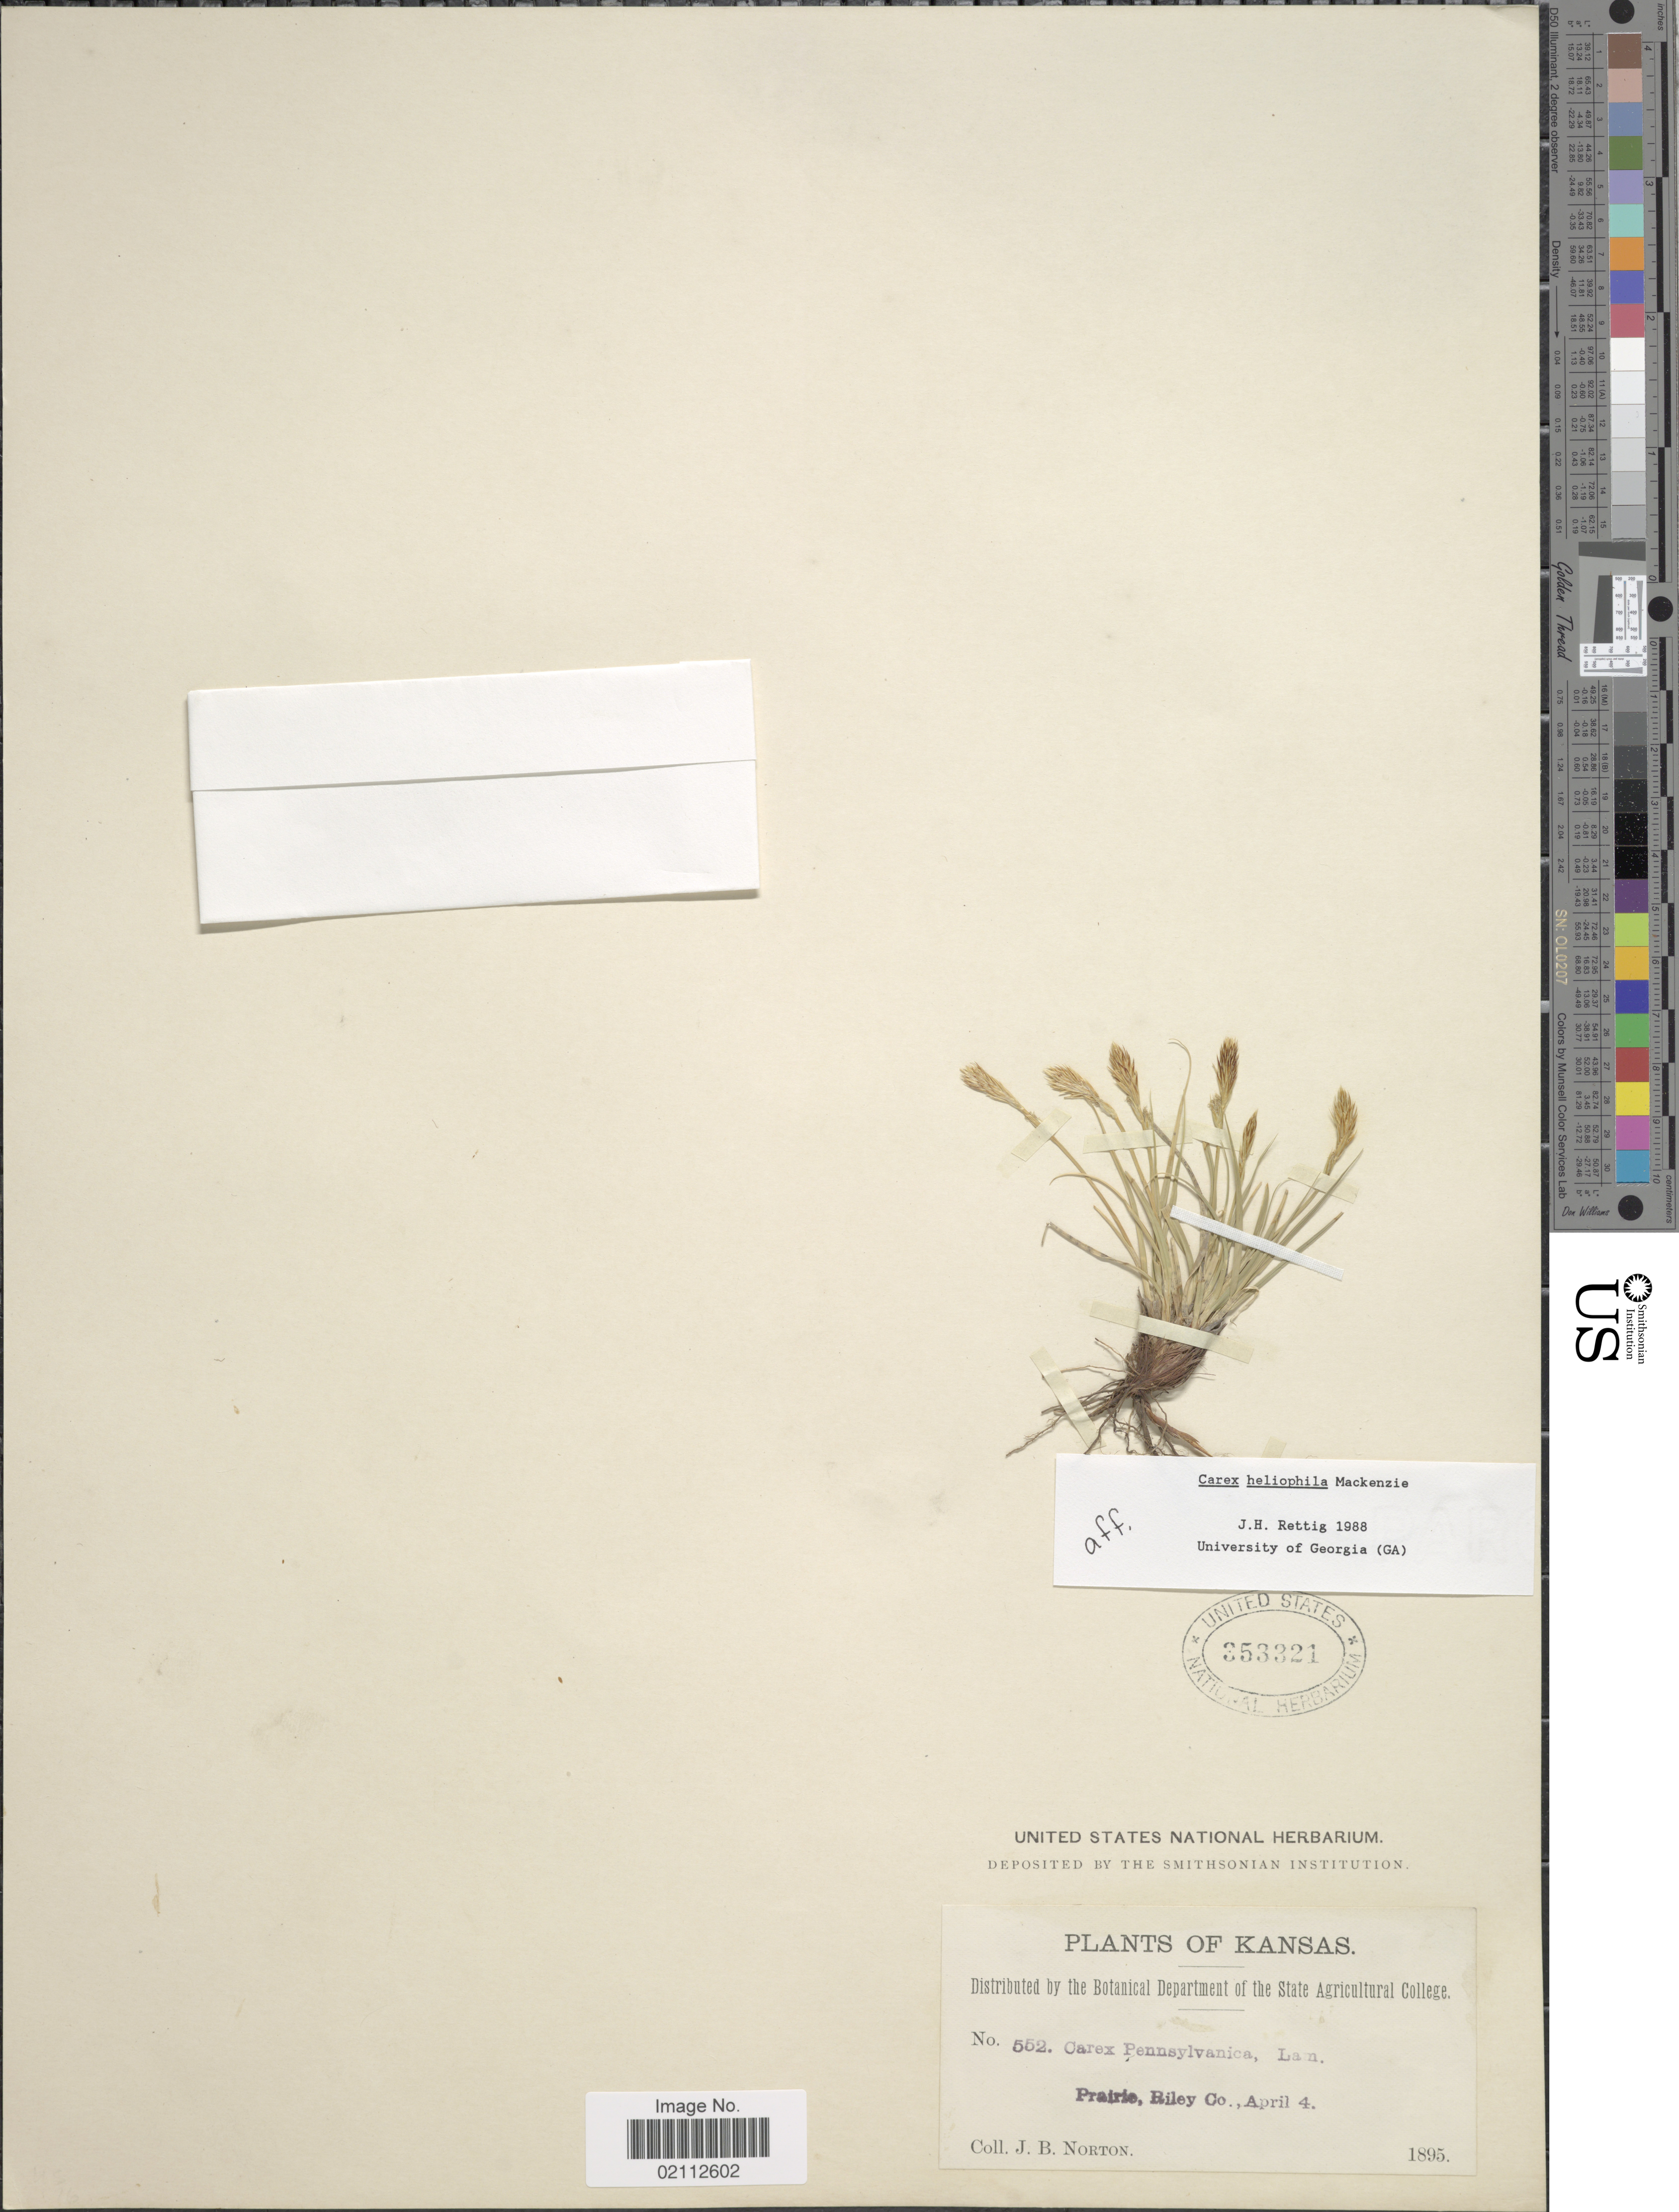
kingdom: Plantae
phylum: Tracheophyta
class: Liliopsida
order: Poales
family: Cyperaceae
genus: Carex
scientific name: Carex heliophila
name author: Mack.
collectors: J. B. Norton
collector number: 552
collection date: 1895-04-04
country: United States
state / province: Kansas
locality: Prairie, Riley Co.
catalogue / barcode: US 353321